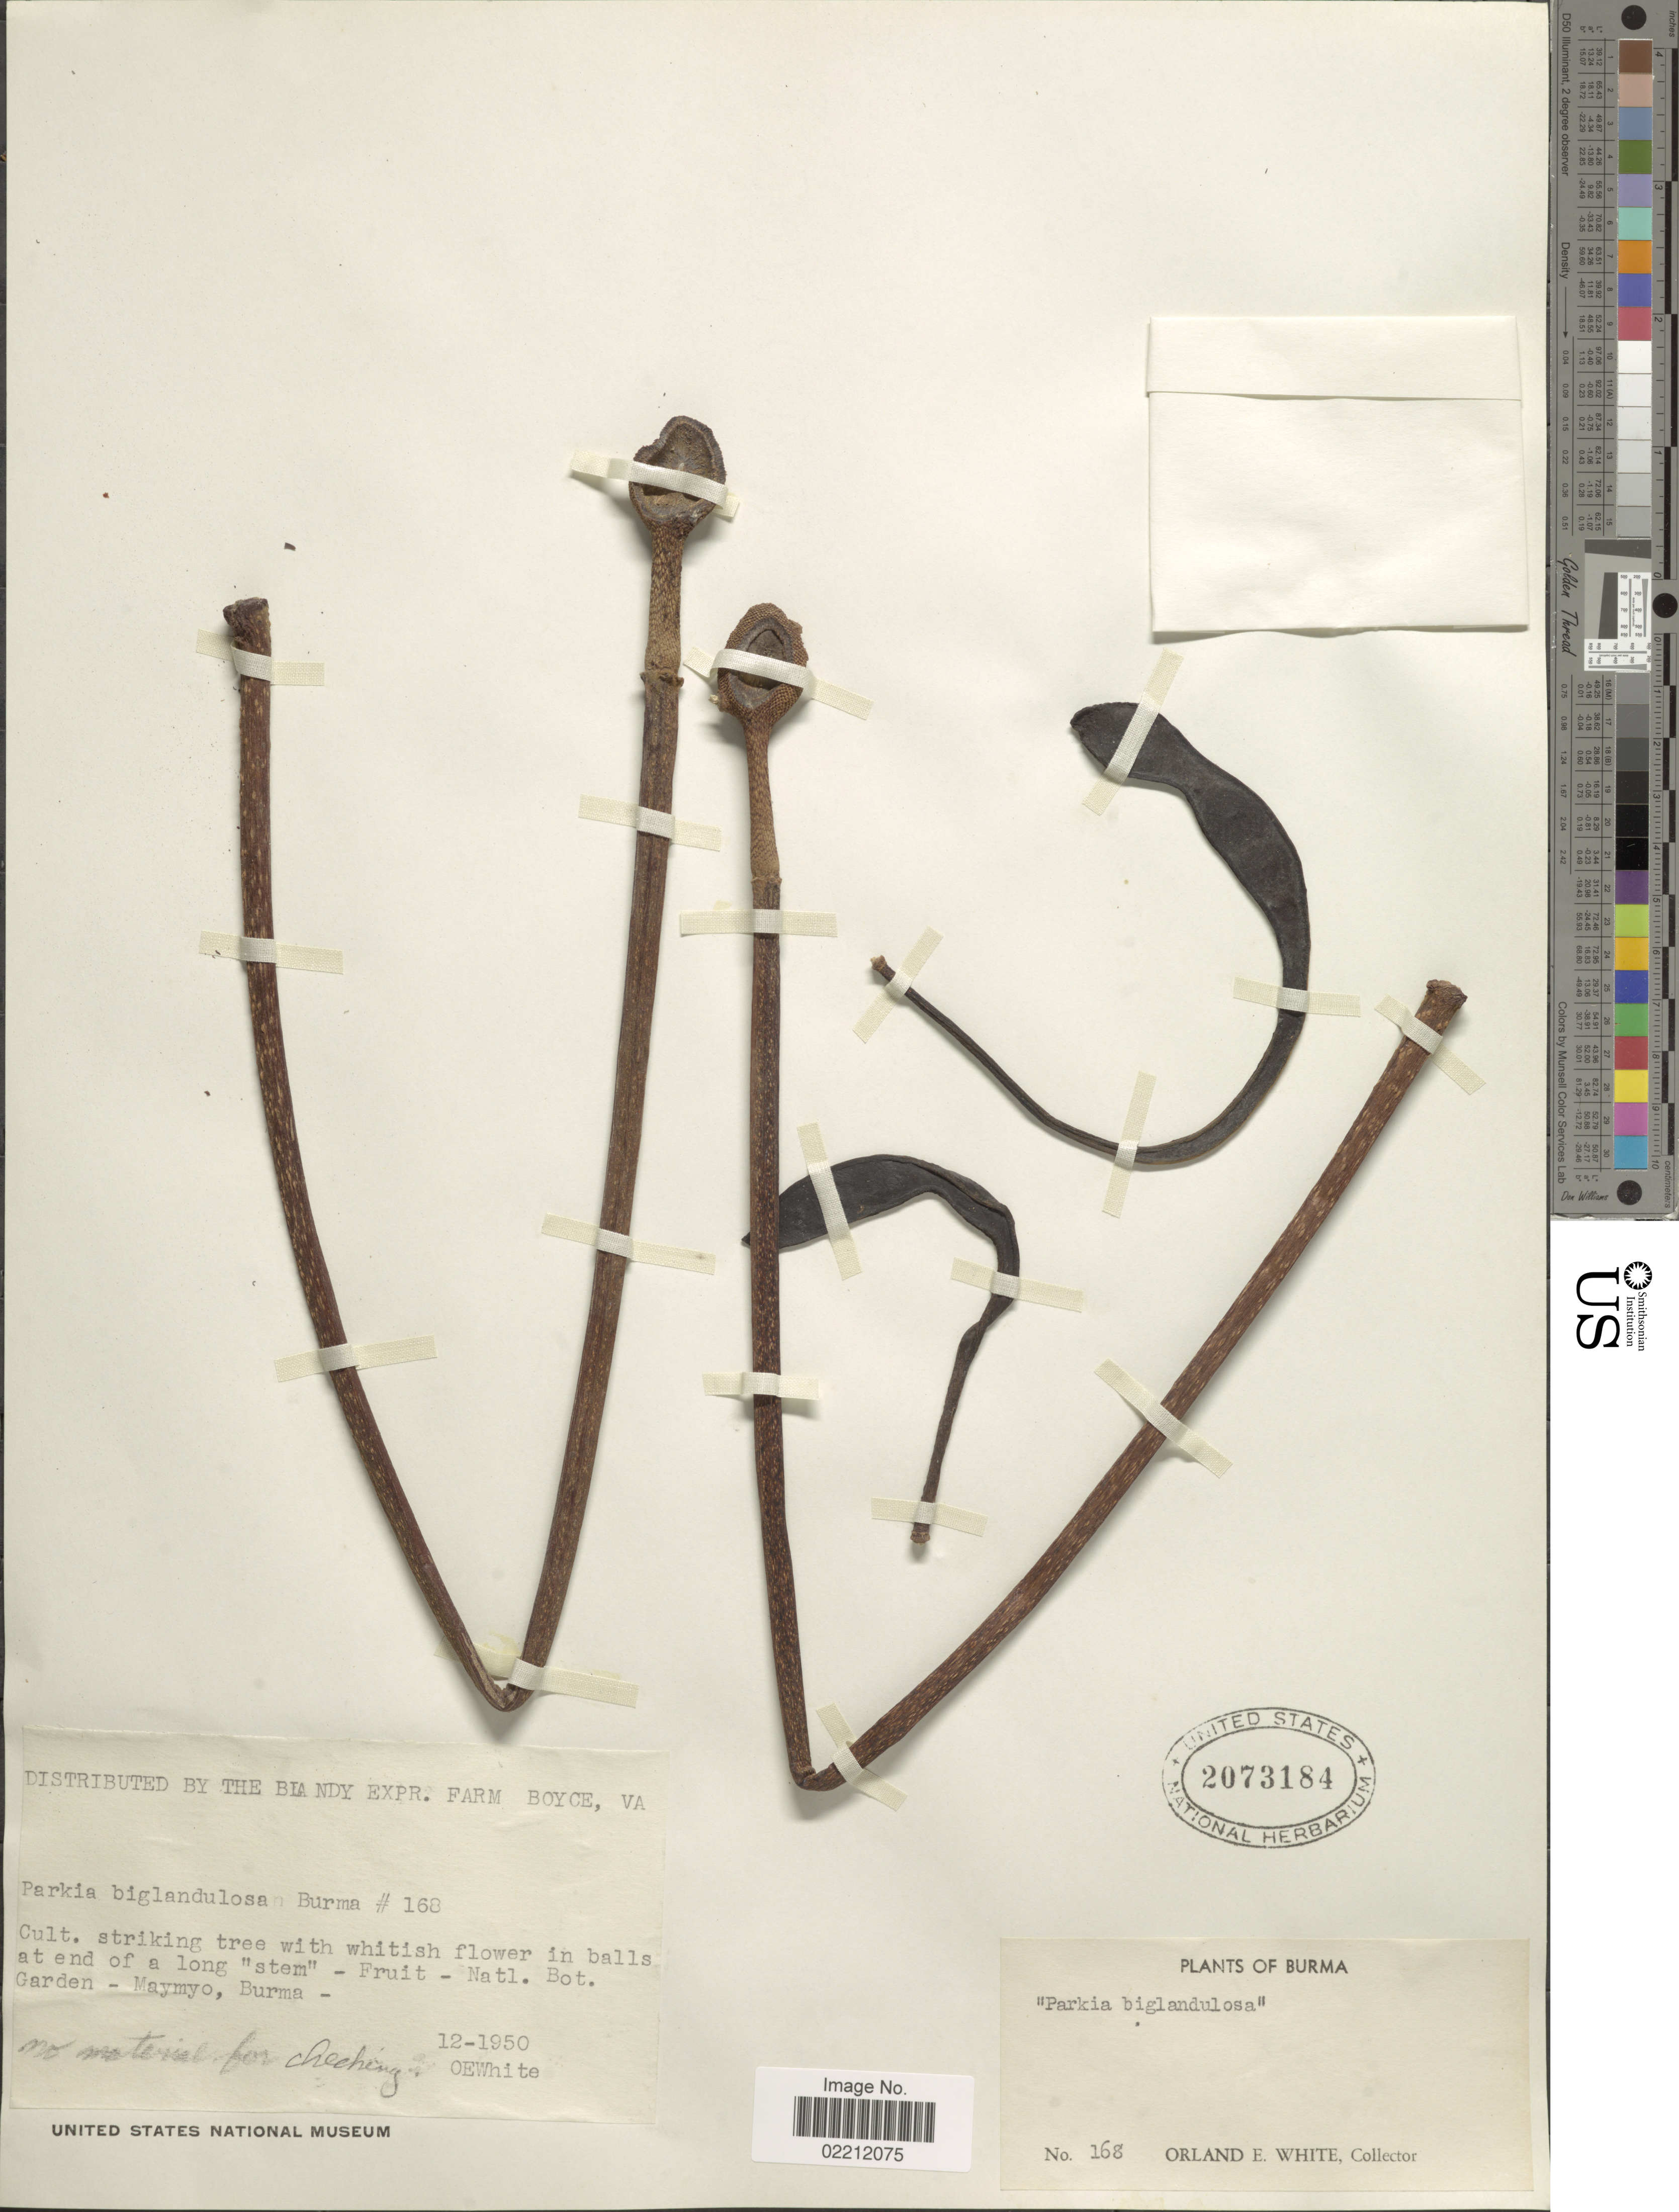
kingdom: Plantae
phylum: Tracheophyta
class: Magnoliopsida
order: Fabales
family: Fabaceae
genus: Parkia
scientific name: Parkia biglandulosa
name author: Wight & Arn.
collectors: O. E. White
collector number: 168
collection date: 1950-12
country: Myanmar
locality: Natl. Bot. Garden - Maymyo, Burma.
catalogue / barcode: US 2073184